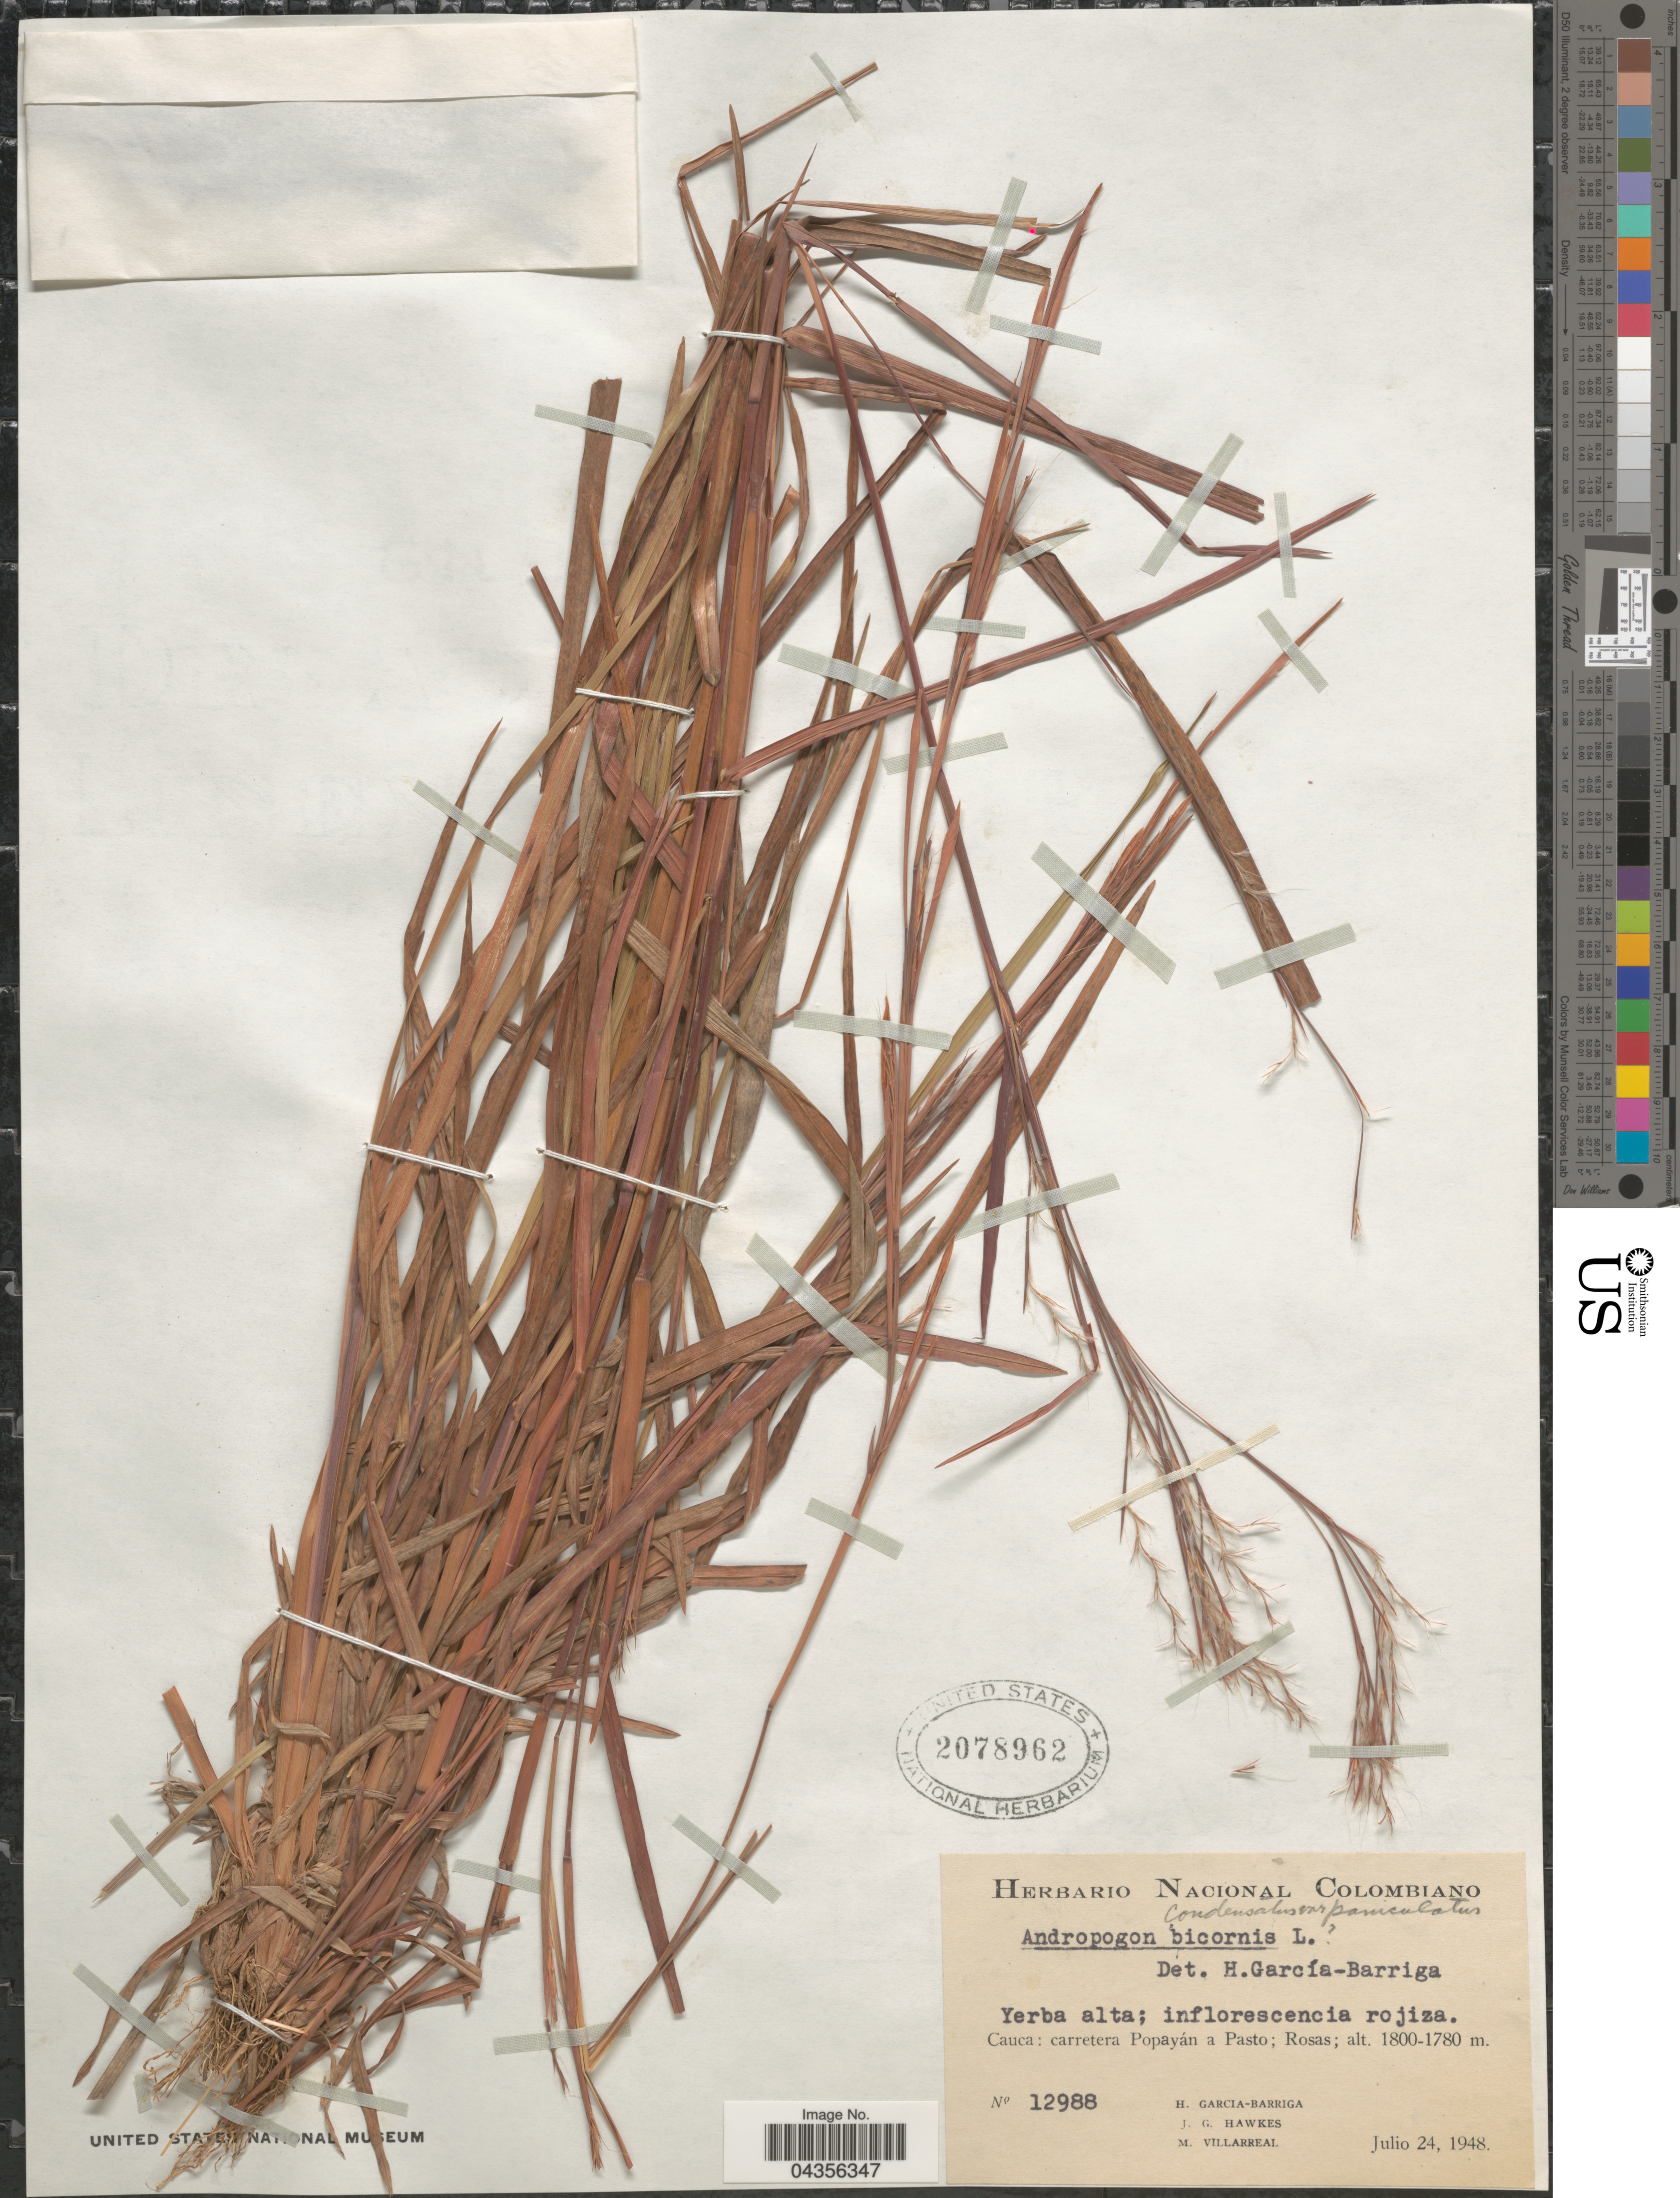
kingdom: Plantae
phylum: Tracheophyta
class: Liliopsida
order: Poales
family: Poaceae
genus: Schizachyrium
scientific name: Schizachyrium microstachyum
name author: (Desv. ex Ham.) Roseng. et al.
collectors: H. García Barriga, J. Hawkes & M. Villarreal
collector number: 12988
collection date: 1948-07-24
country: Colombia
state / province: Cauca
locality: Carretera Popayán a Pasto; Rosas.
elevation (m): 1780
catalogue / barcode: US 2078962